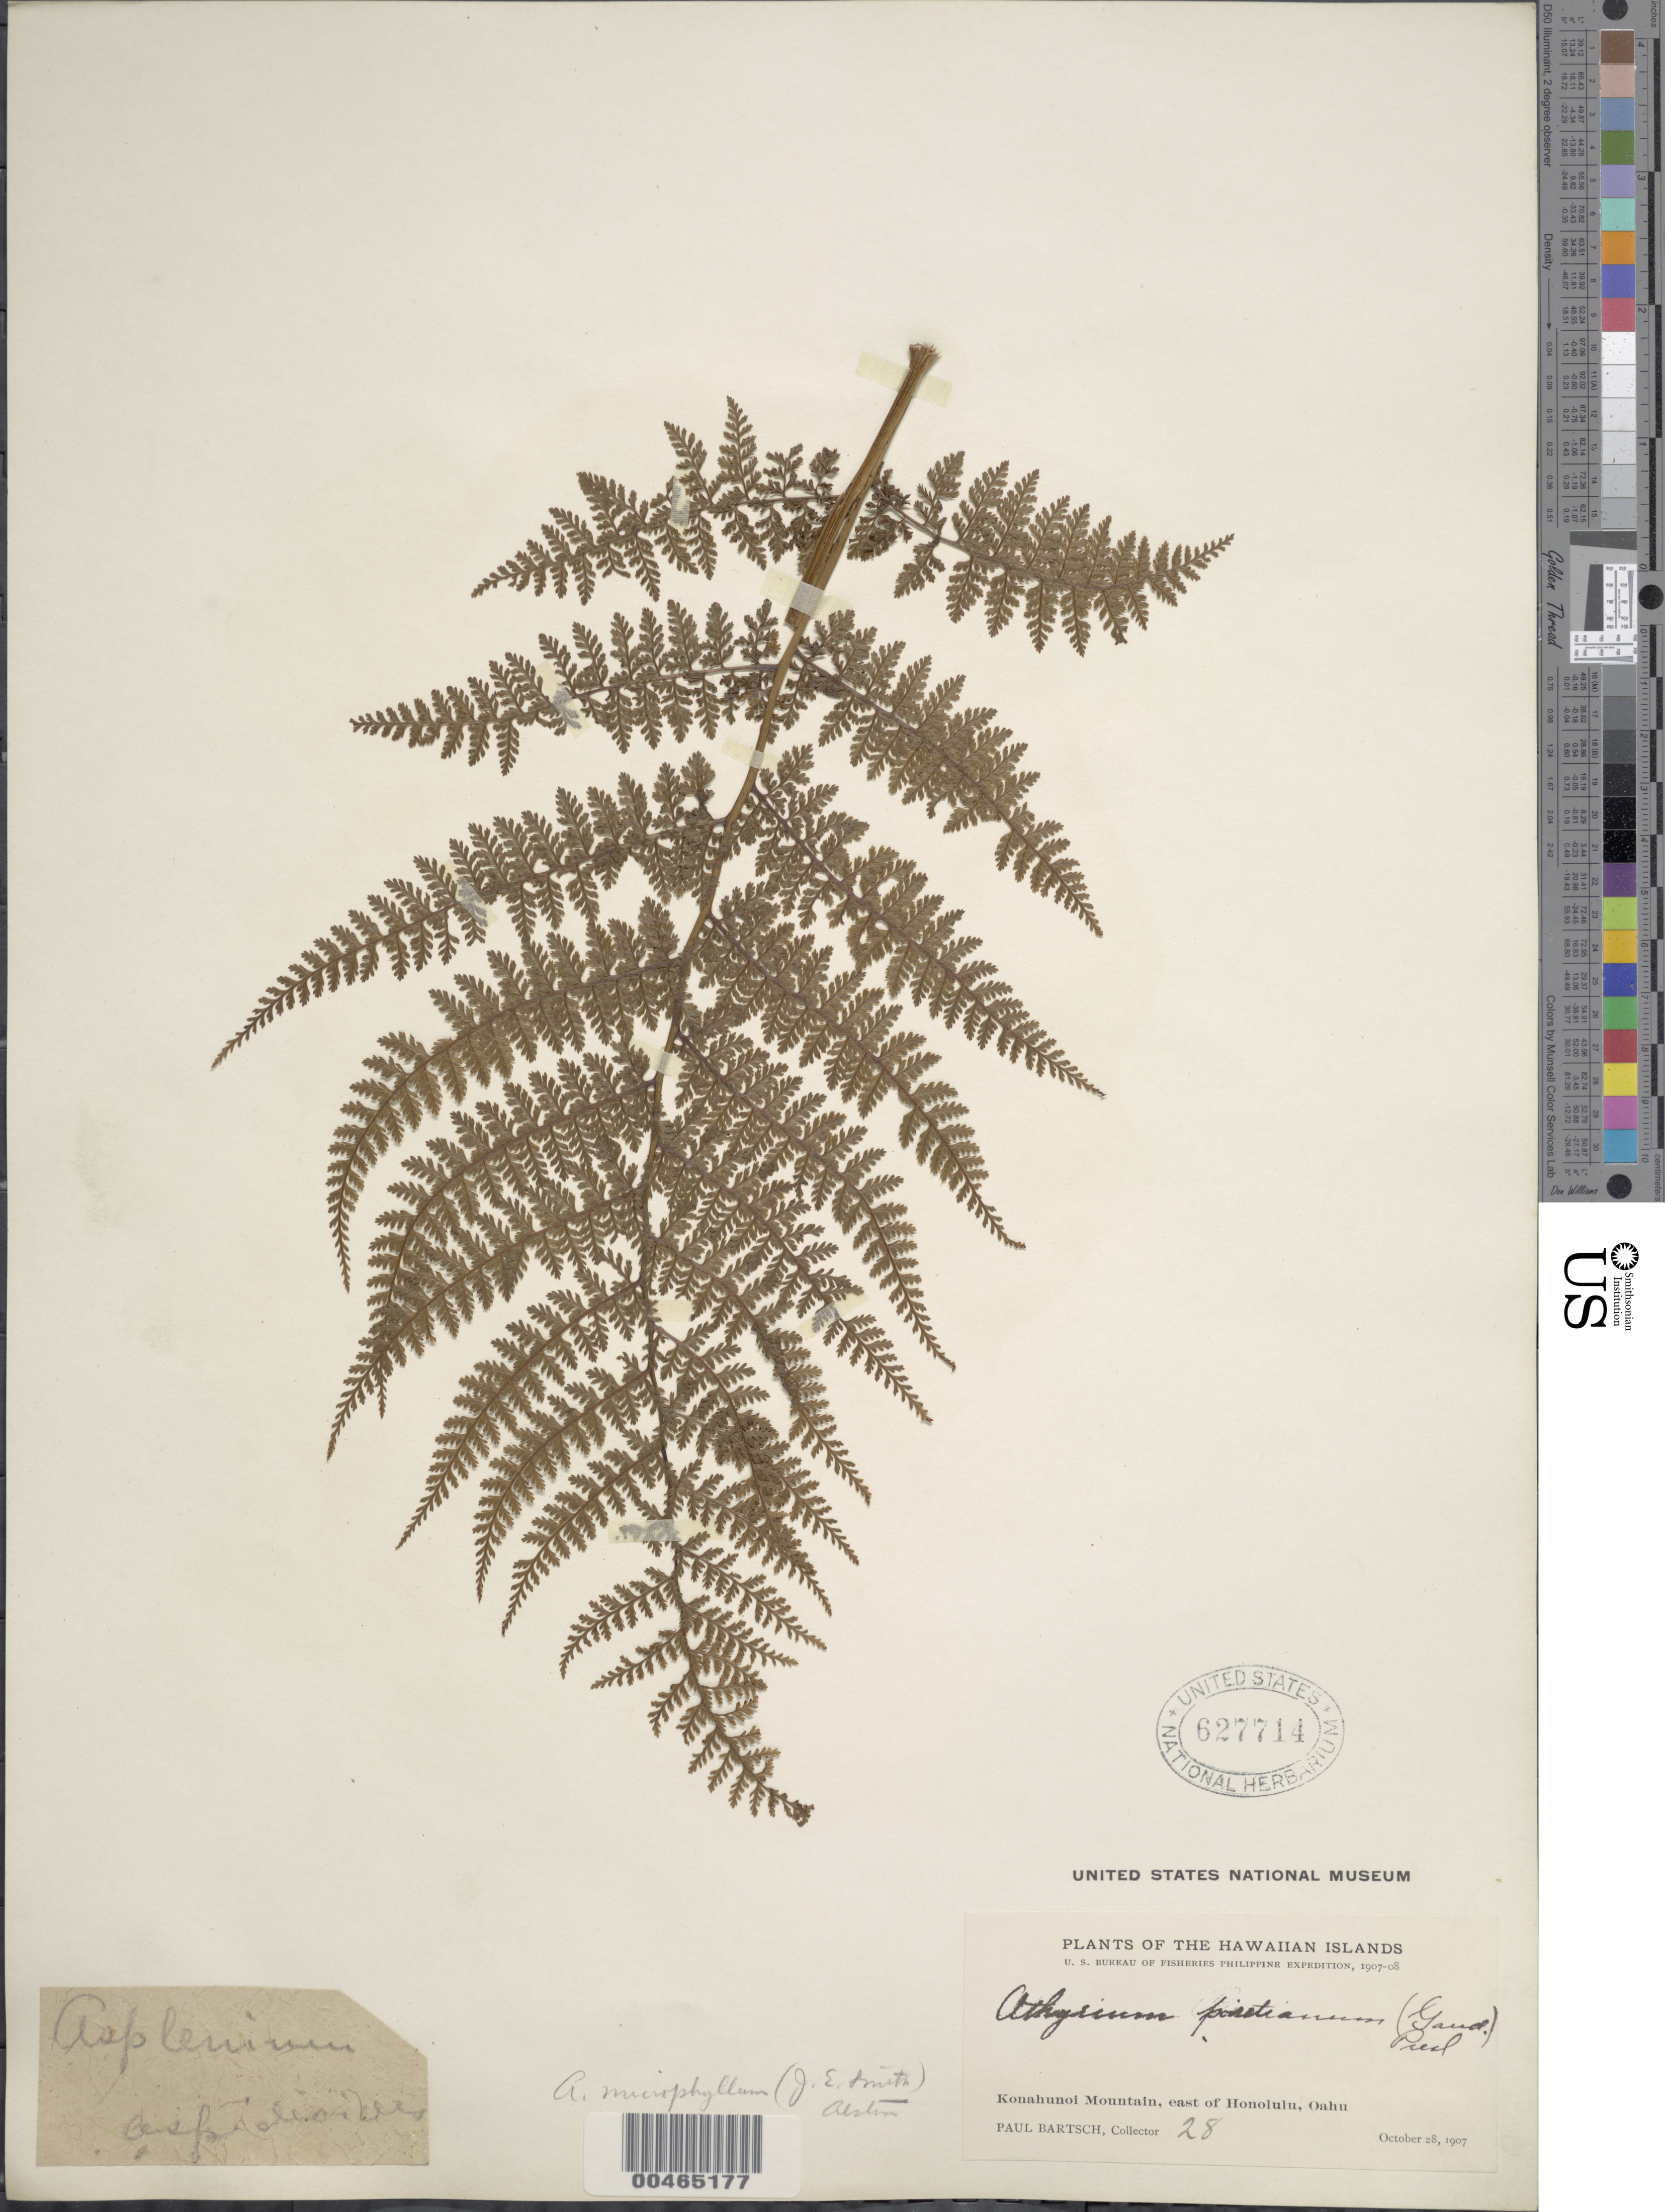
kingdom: Plantae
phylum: Tracheophyta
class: Polypodiopsida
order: Polypodiales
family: Athyriaceae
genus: Athyrium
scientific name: Athyrium microphyllum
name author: (Sm.) Alston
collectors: P. Bartsch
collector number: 28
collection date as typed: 28 Oct 1907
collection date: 1907-10-28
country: United States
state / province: Hawaii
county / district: Honolulu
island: Oahu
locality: Konahunoi Mountain, E of Honolulu, Oahu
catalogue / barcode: US 627714